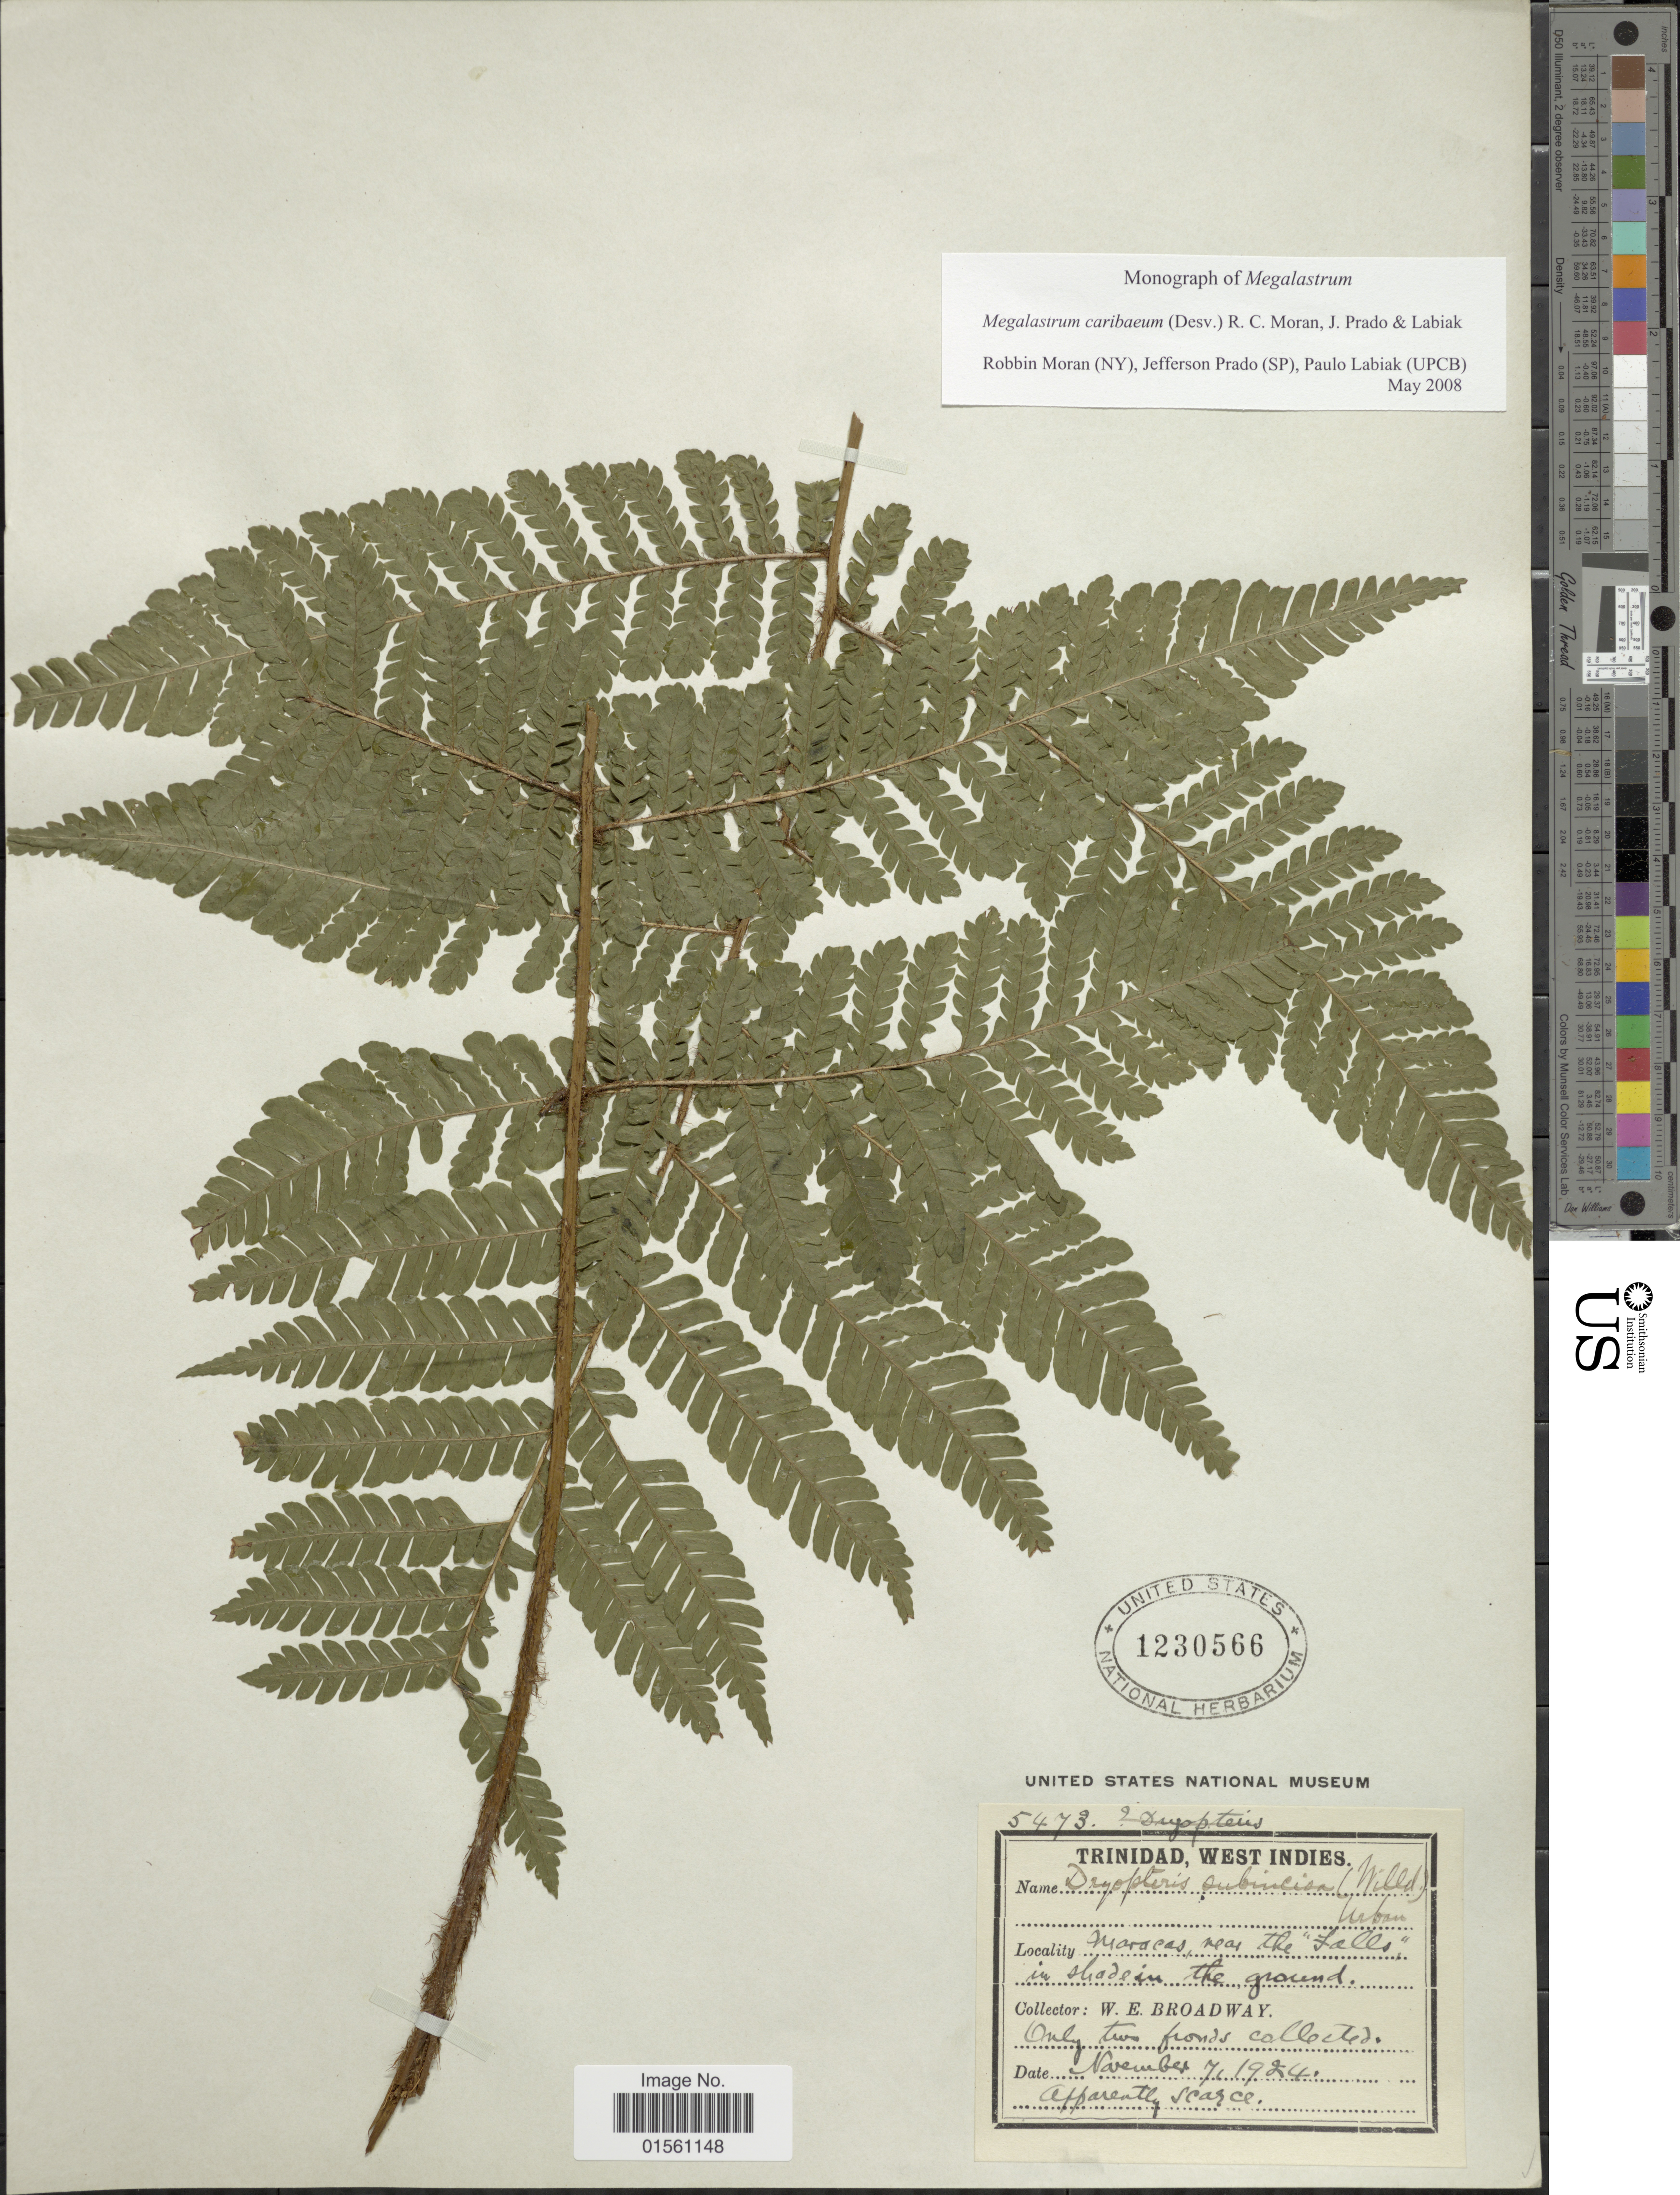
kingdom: Plantae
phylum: Tracheophyta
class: Polypodiopsida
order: Polypodiales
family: Dryopteridaceae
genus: Megalastrum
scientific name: Megalastrum caribaeum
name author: (Desv.) R.C. Moran et al.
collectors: W. E. Broadway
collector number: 5473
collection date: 1924-11-07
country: Trinidad and Tobago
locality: Trinidad, West Indies, Maracas, near the "Falls"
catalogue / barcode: US 1230566